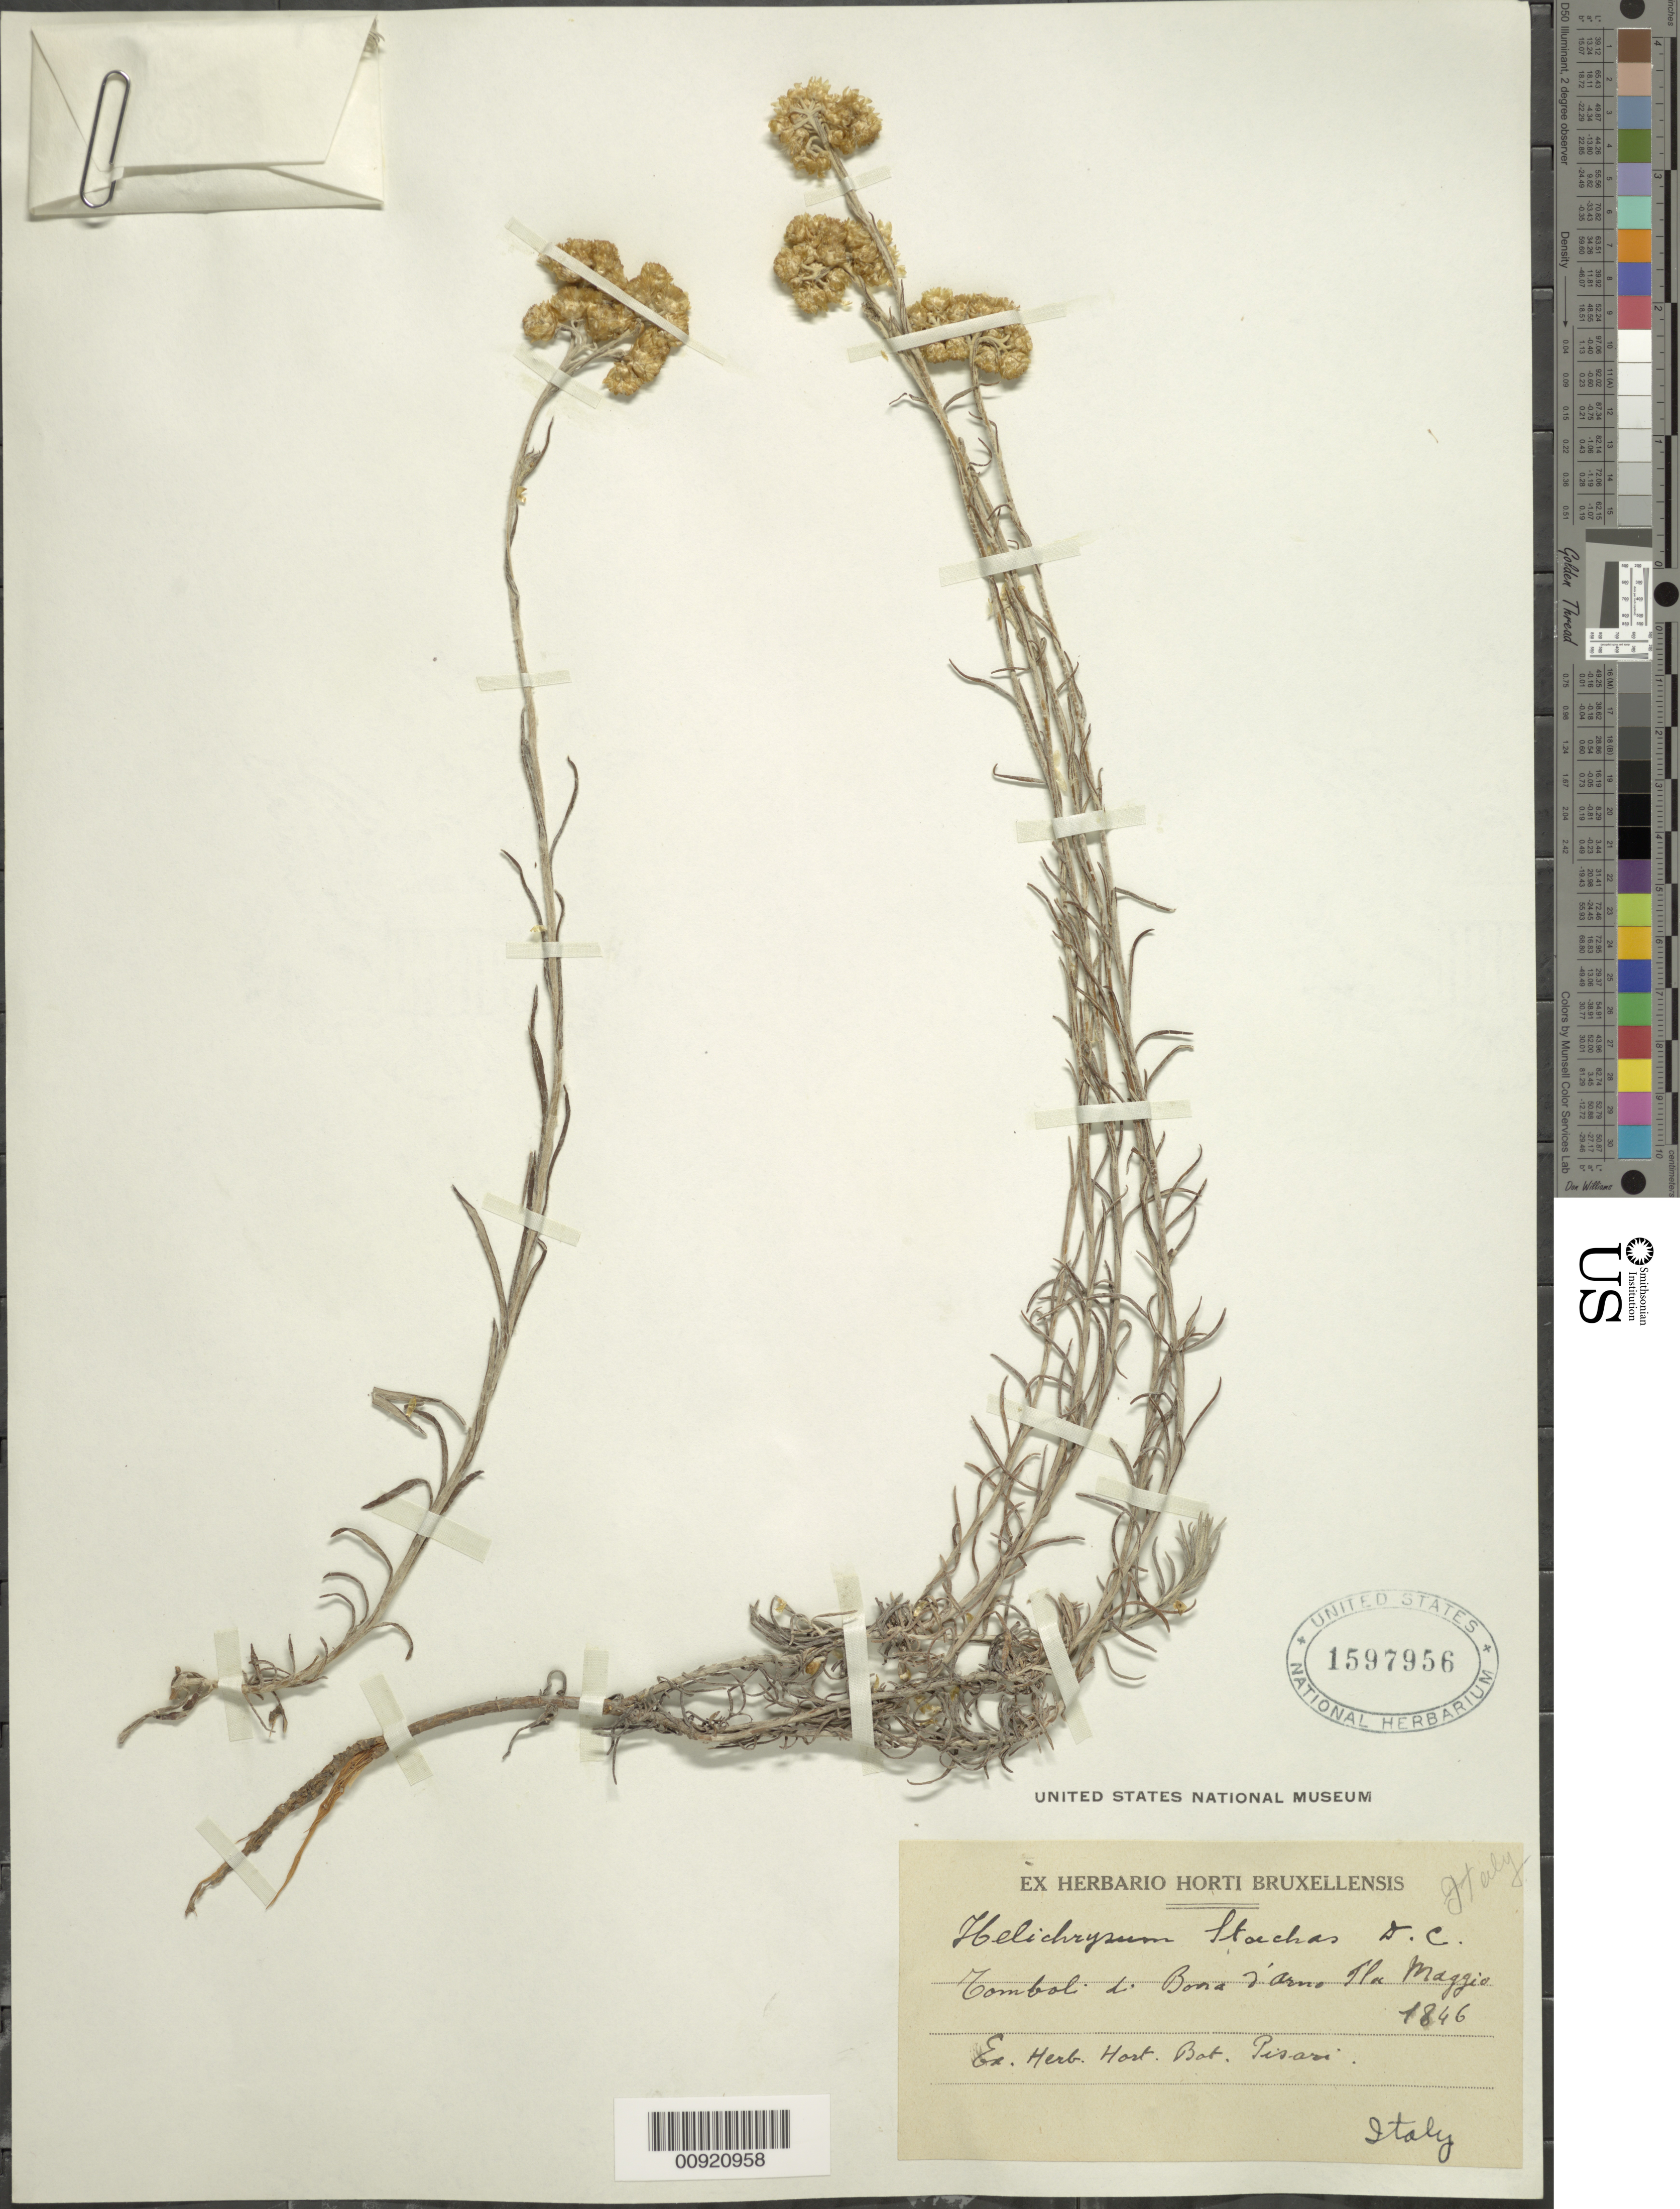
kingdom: Plantae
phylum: Tracheophyta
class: Magnoliopsida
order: Asterales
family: Asteraceae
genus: Helichrysum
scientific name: Helichrysum stoechas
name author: DC.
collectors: H. Pisani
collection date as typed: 1846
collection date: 1846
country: Italy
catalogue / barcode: US 1597956